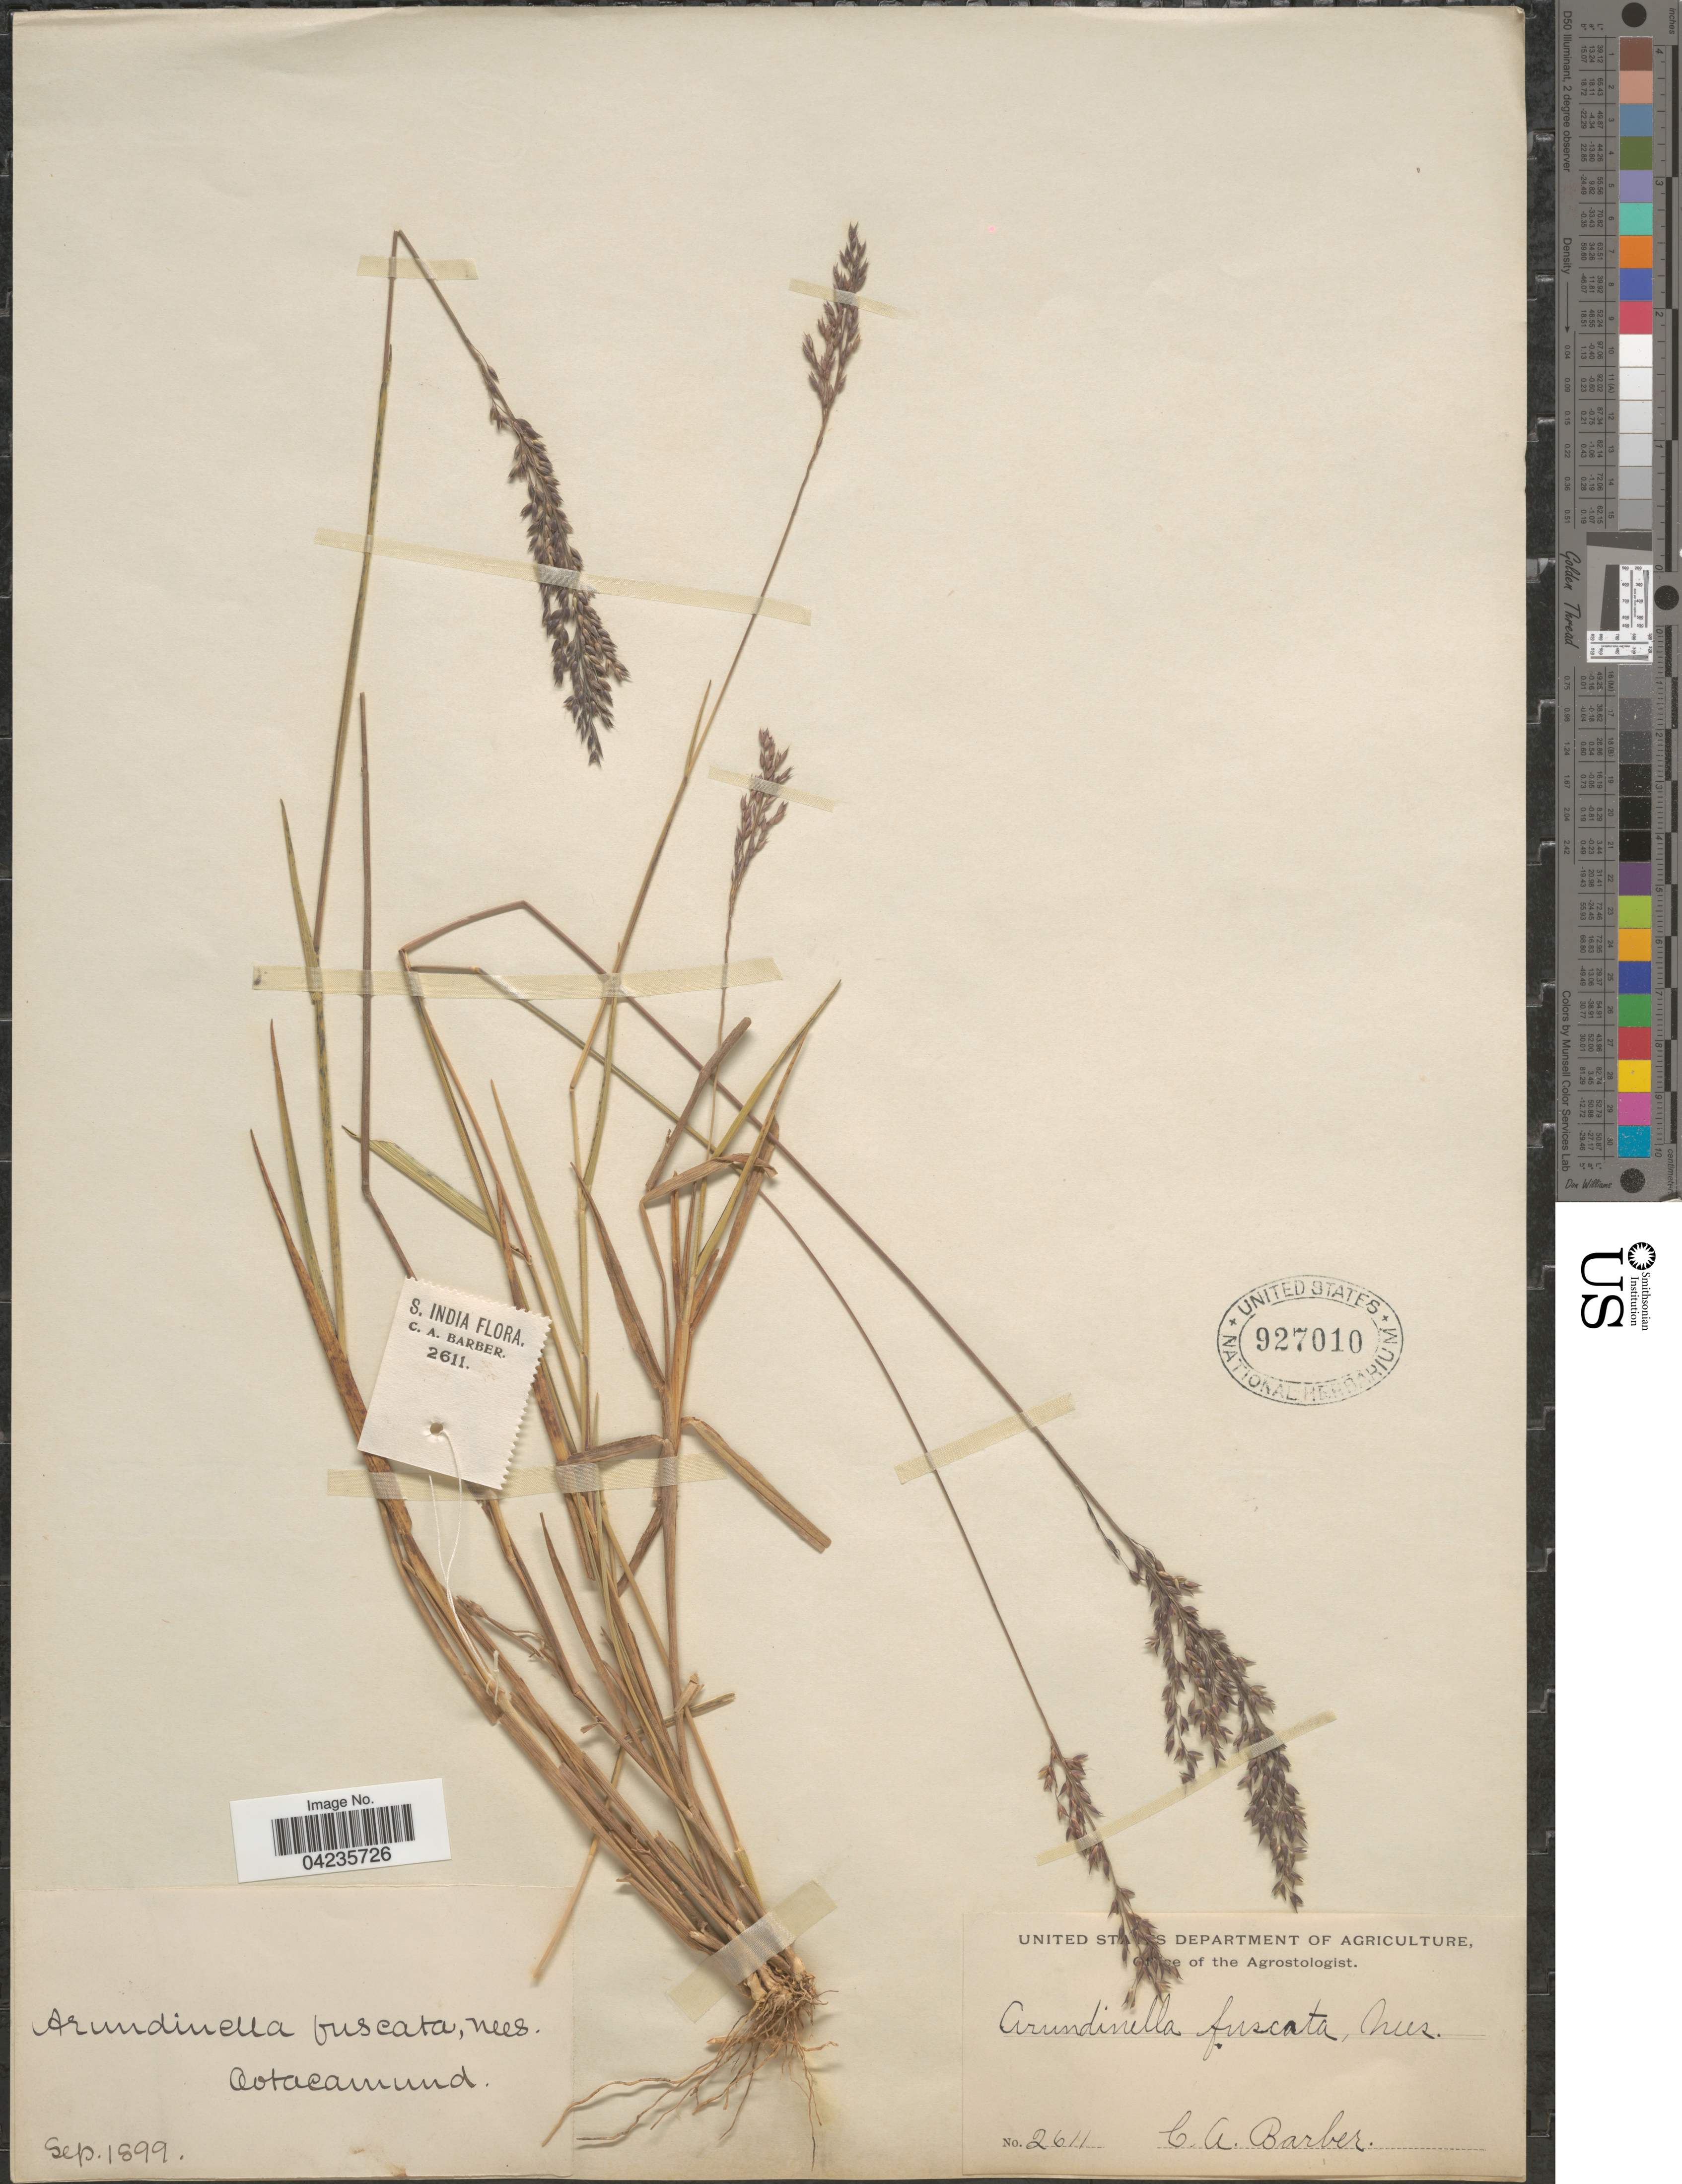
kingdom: Plantae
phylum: Tracheophyta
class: Liliopsida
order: Poales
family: Poaceae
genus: Arundinella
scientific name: Arundinella fuscata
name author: Steud.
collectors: C. Barber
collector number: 2611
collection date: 1899-09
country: India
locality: S. India.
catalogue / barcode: US 927010